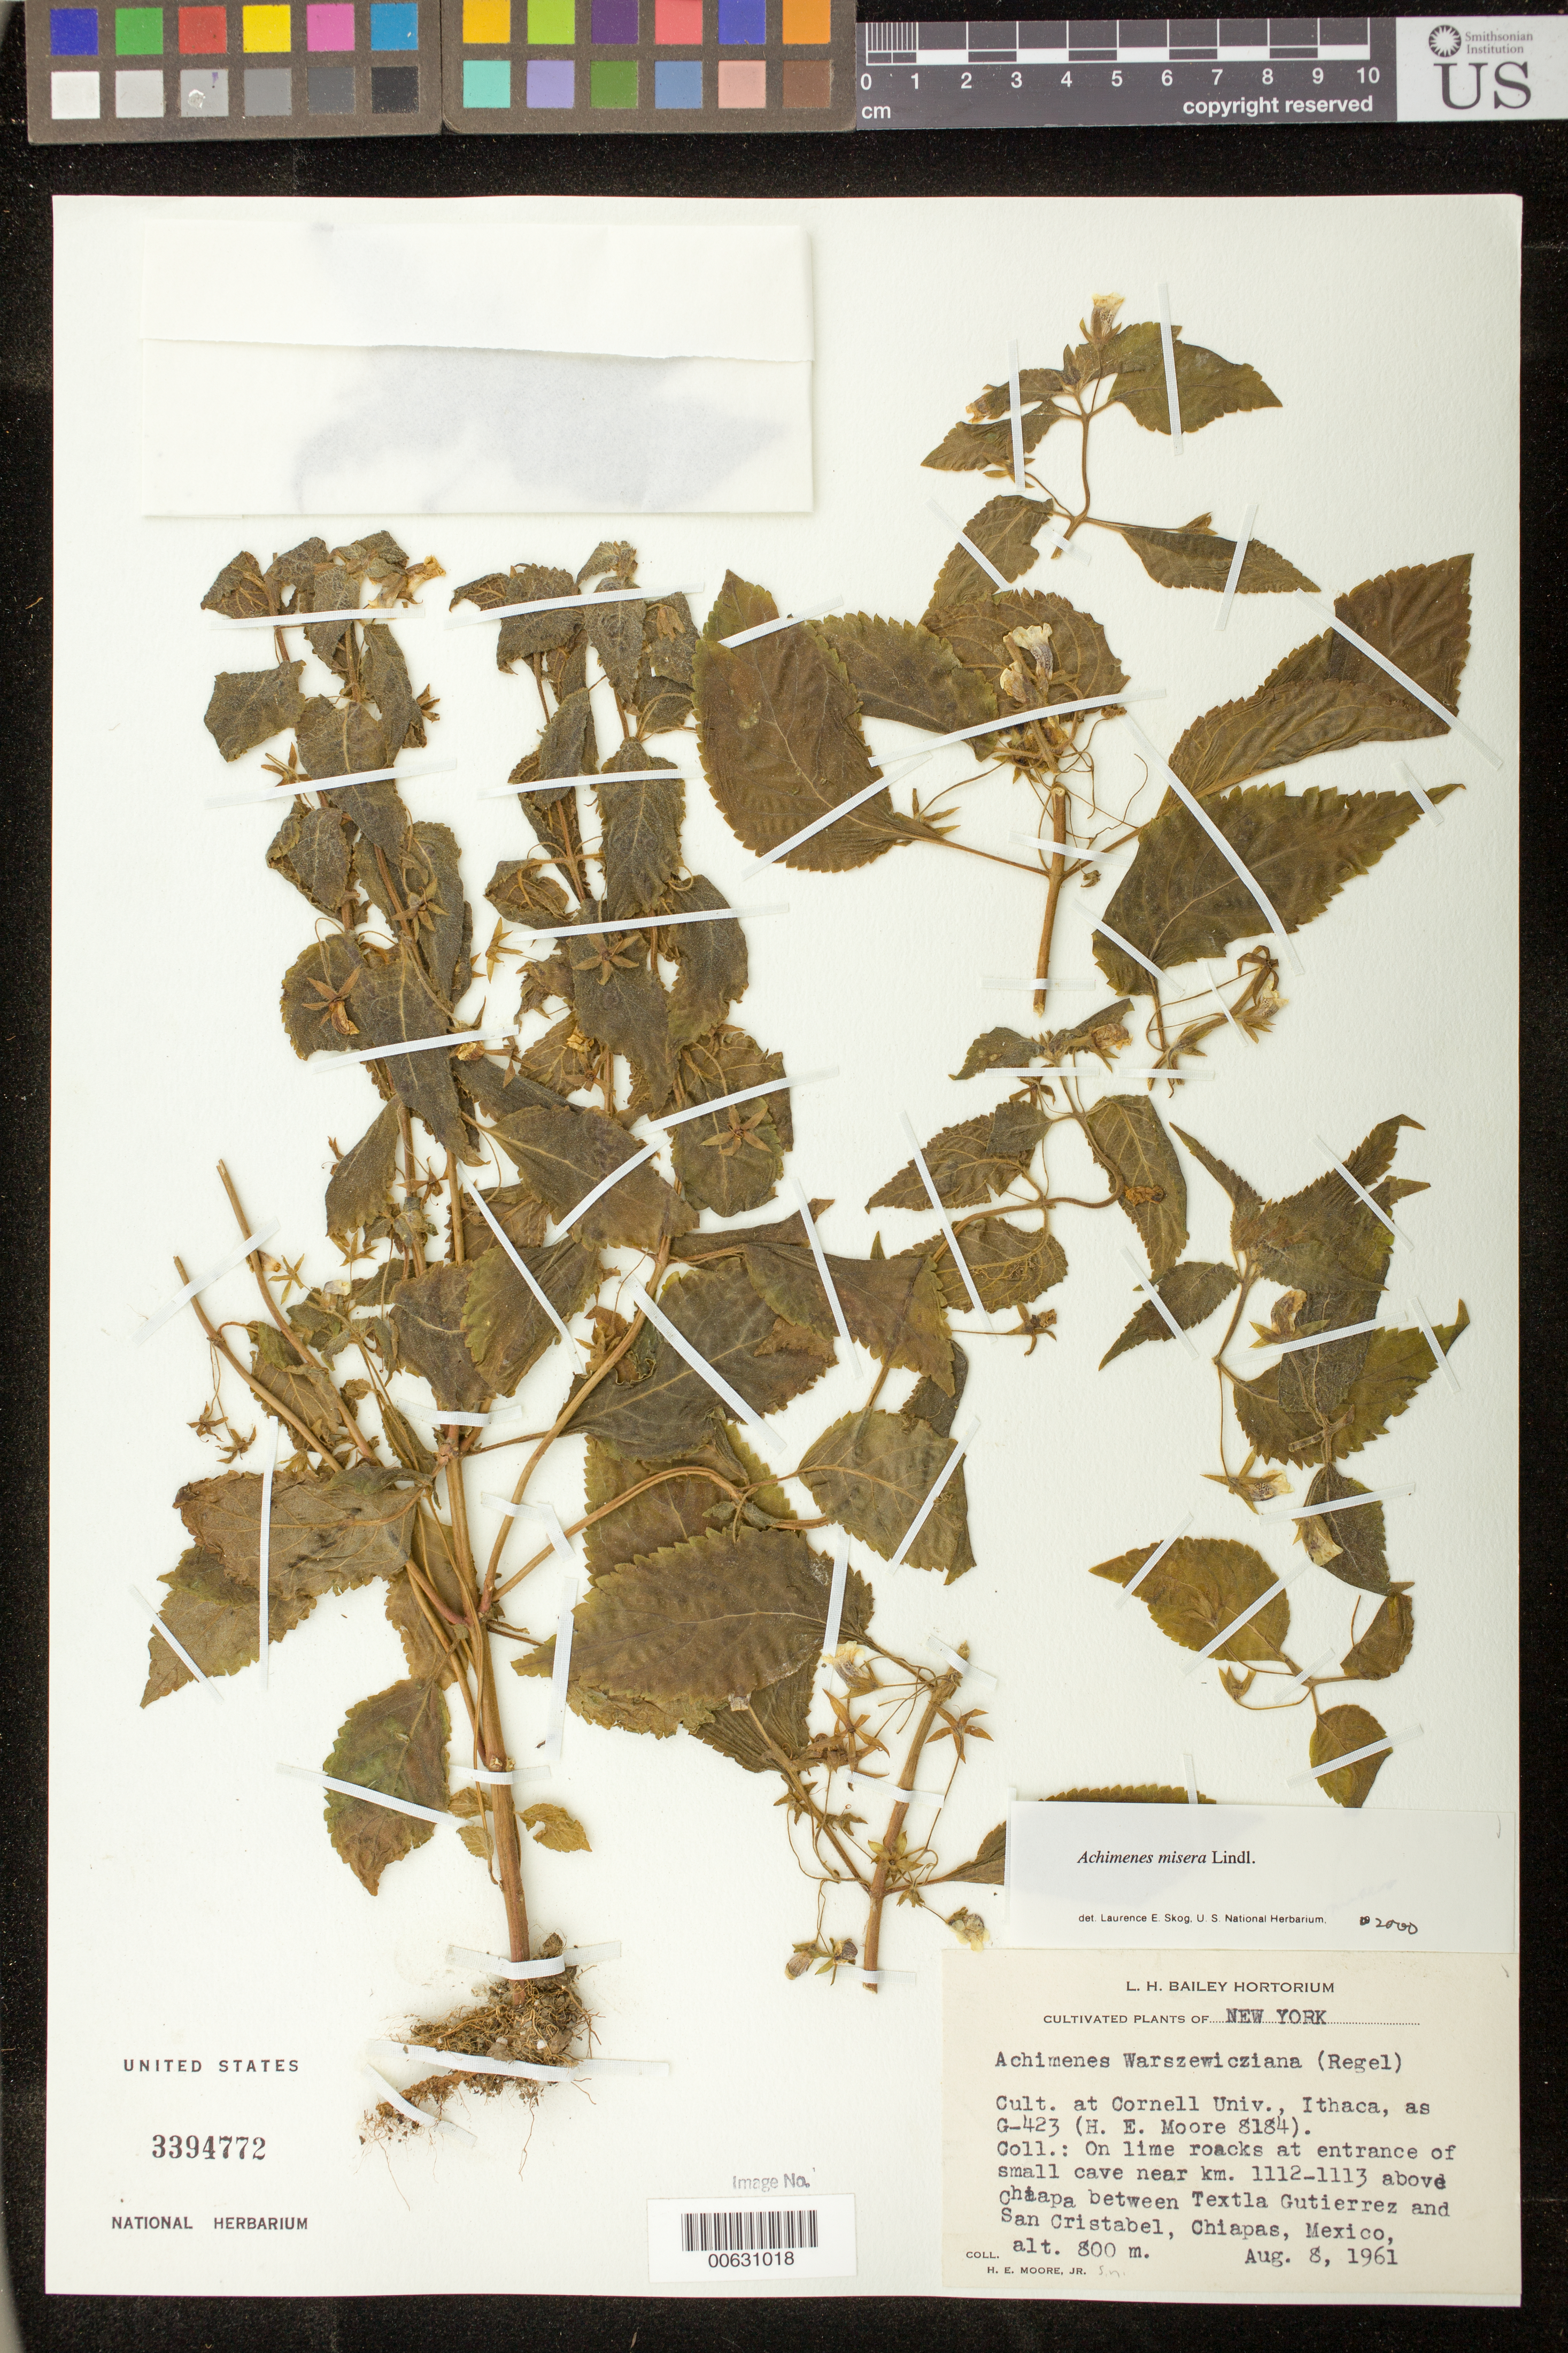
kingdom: Plantae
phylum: Tracheophyta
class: Magnoliopsida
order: Lamiales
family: Gesneriaceae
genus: Achimenes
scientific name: Achimenes misera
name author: Lindl.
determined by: Skog, Laurence E.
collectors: H. E. Moore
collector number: s.n. [G-423]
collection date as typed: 08 Aug 1961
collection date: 1961-08-08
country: Mexico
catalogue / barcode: US 3394772